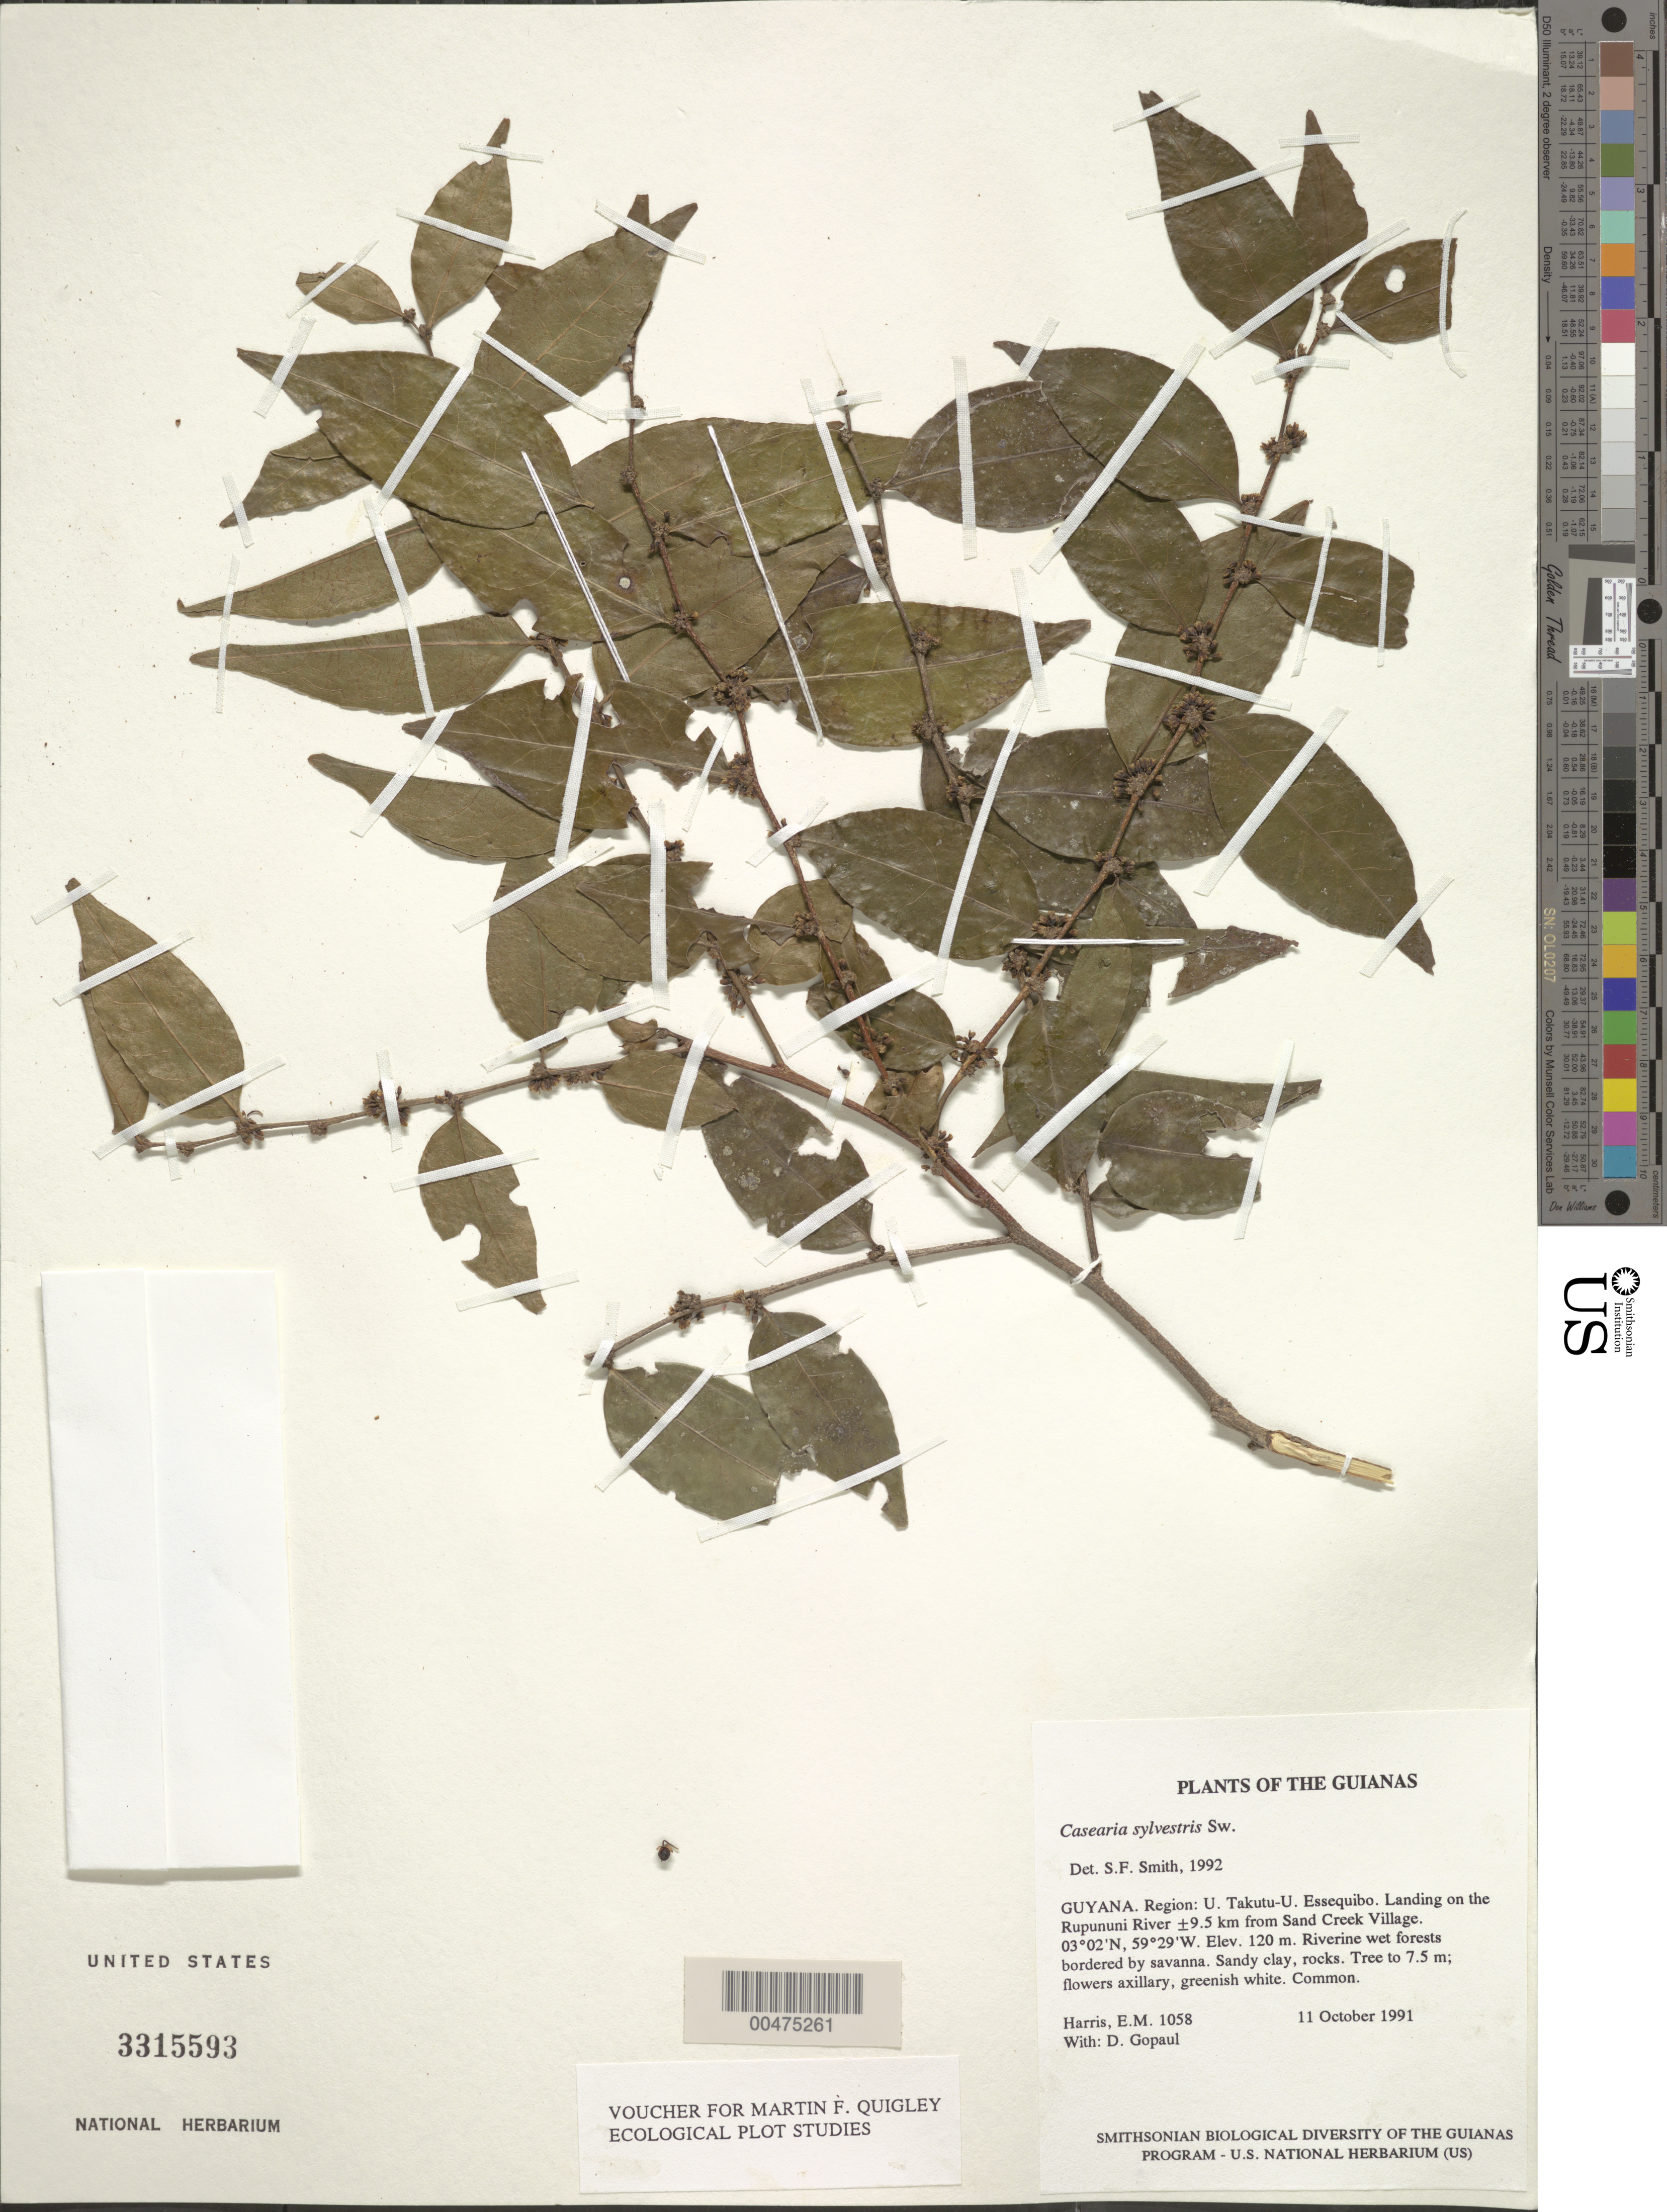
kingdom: Plantae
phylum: Tracheophyta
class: Magnoliopsida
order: Malpighiales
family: Salicaceae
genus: Casearia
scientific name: Casearia sylvestris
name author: Sw.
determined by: Smith, Stephen F., (US), NMNH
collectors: E. M. Harris & D. Gopaul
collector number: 1058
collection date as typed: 11 October 1991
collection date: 1991-10-11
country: Guyana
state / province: U. Takutu-U. Essequibo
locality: Landing on the Rupununi River ±9.5 km from Sand Creek Village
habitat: Riverine wet forests bordered by savanna. Sandy clay, rocks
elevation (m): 120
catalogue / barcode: US 3315593